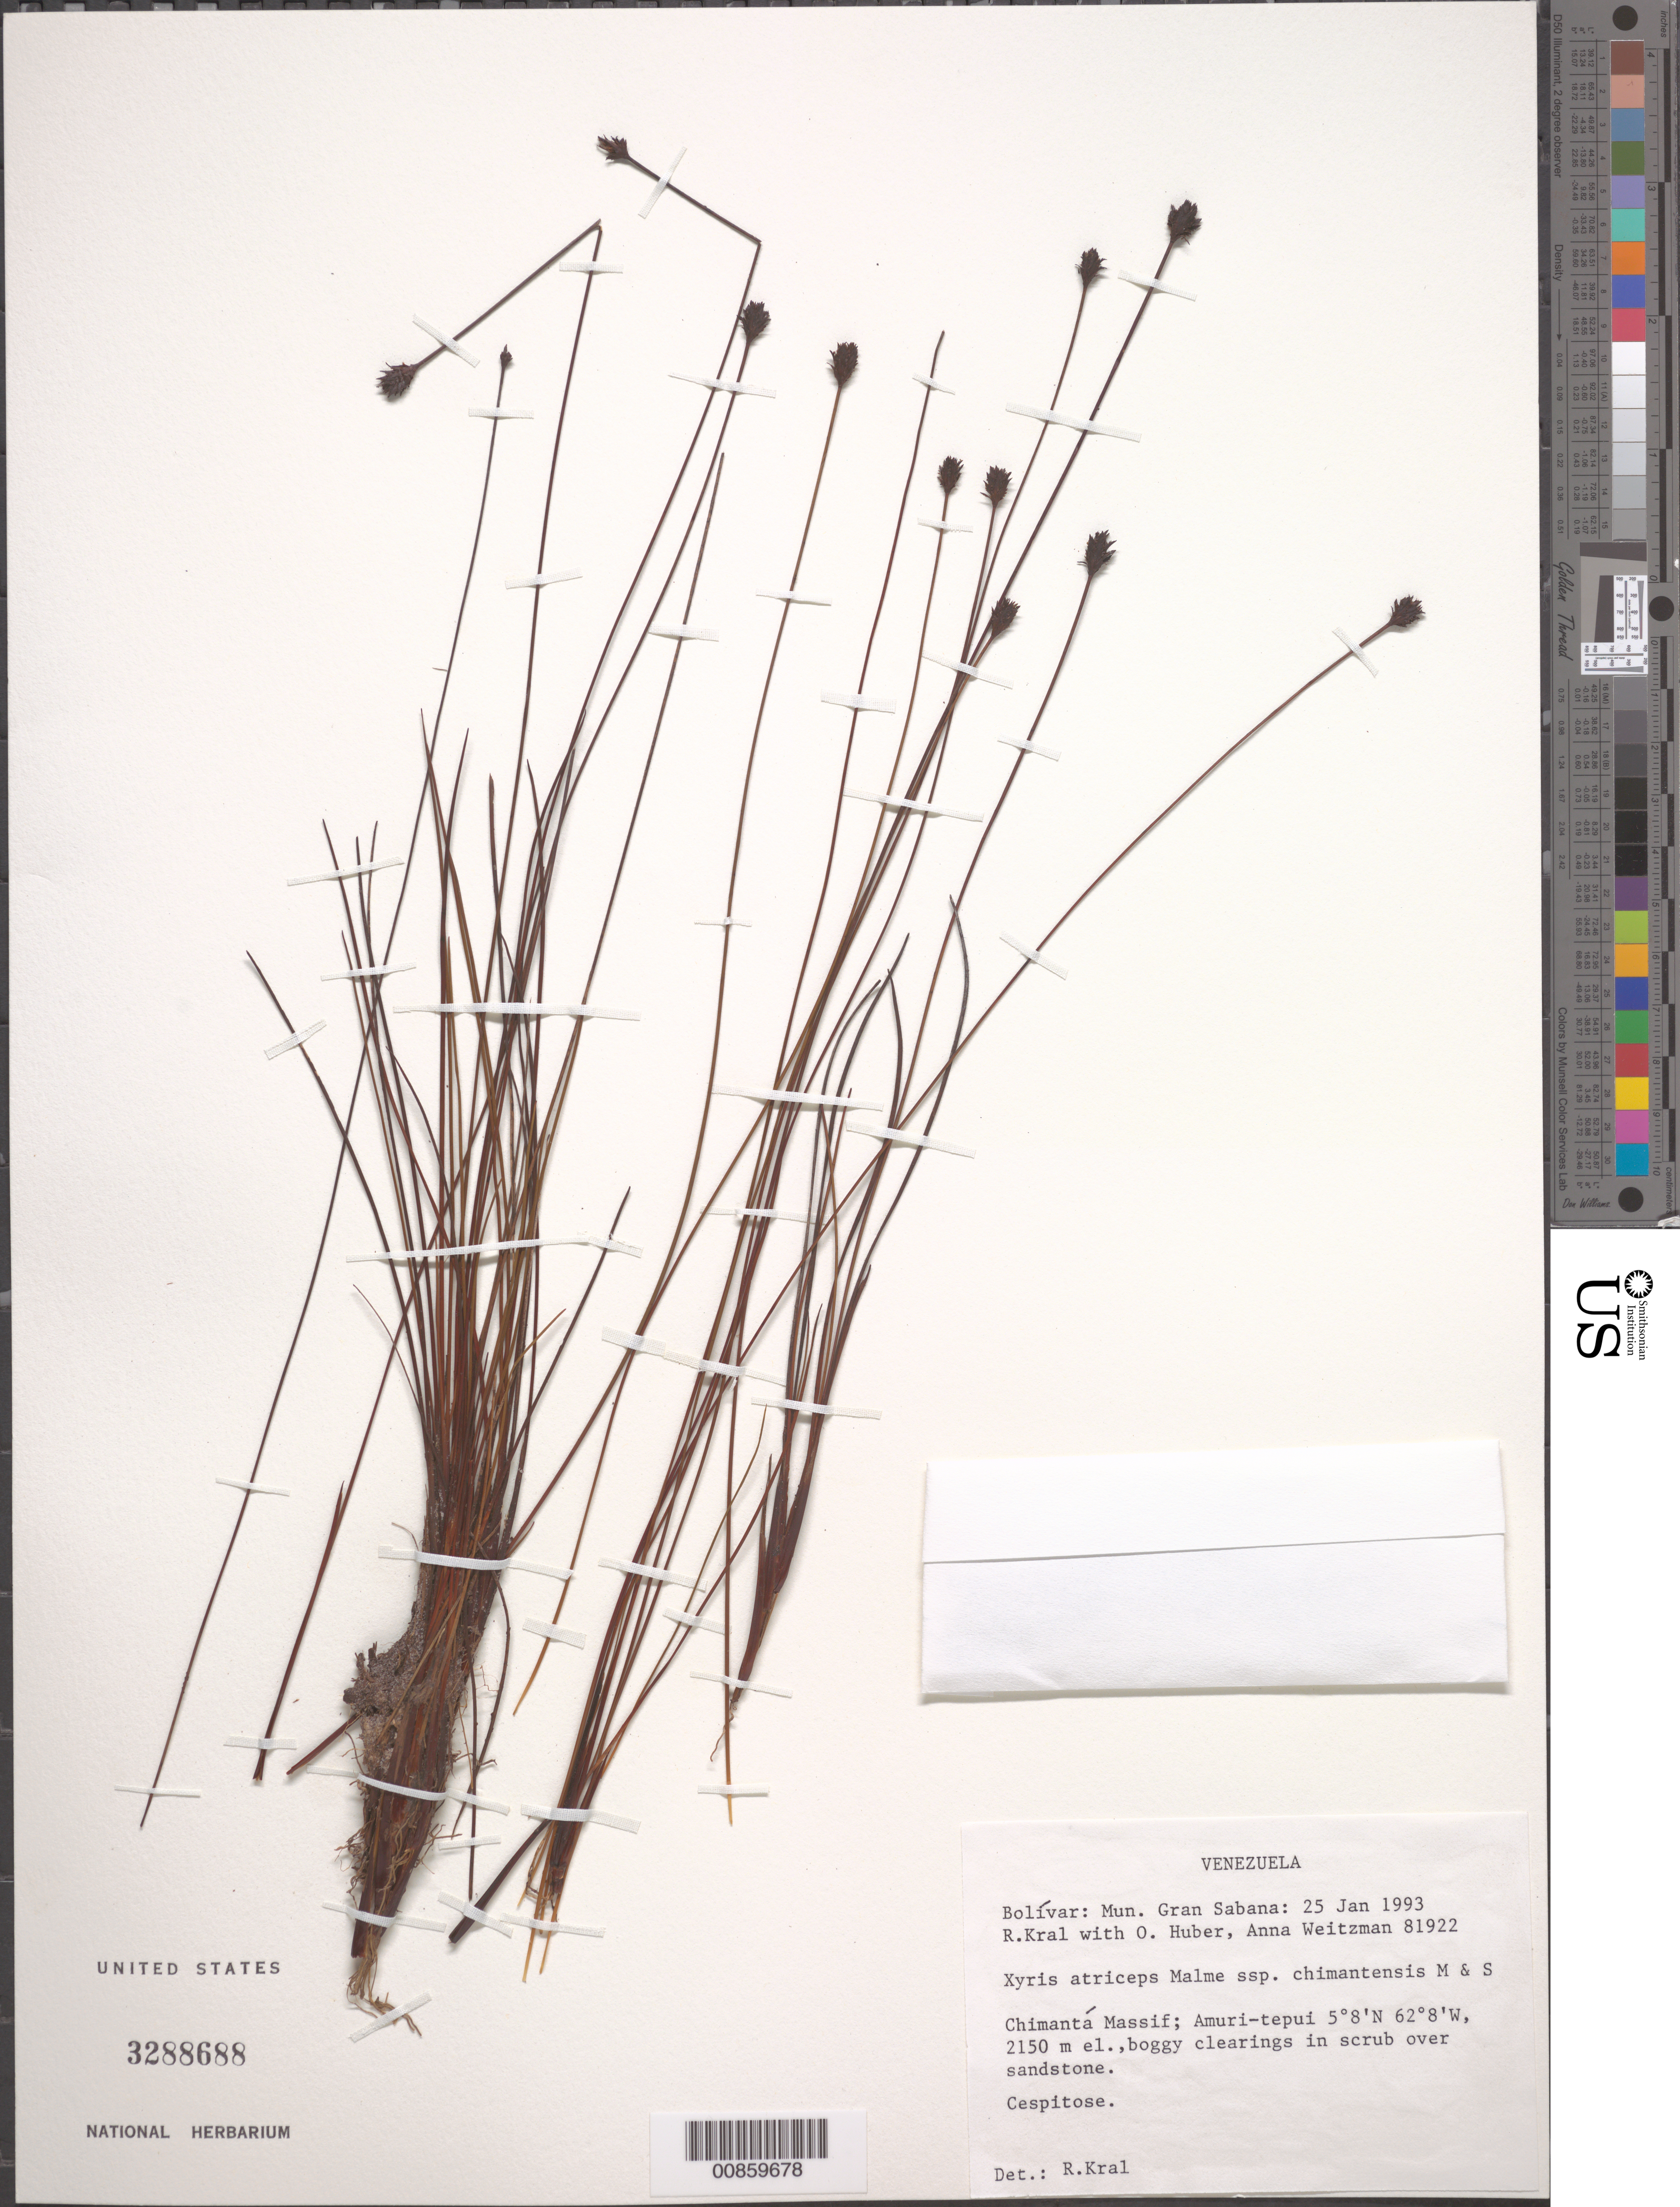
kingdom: Plantae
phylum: Tracheophyta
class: Liliopsida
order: Poales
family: Xyridaceae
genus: Xyris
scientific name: Xyris atriceps subsp. chimantensis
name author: Maguire & L.B. Sm.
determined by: Kral, Robert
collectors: R. Kral, O. Huber & A. L. Weitzman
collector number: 81922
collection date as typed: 25-Jan-93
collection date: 1993-01-25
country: Venezuela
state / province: Bolívar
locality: Mun. Gran Sabana, Chimantá Massif, Amuri-tepuí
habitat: Boggy clearings in scrub over sandstone.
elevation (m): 2150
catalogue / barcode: US 3288688